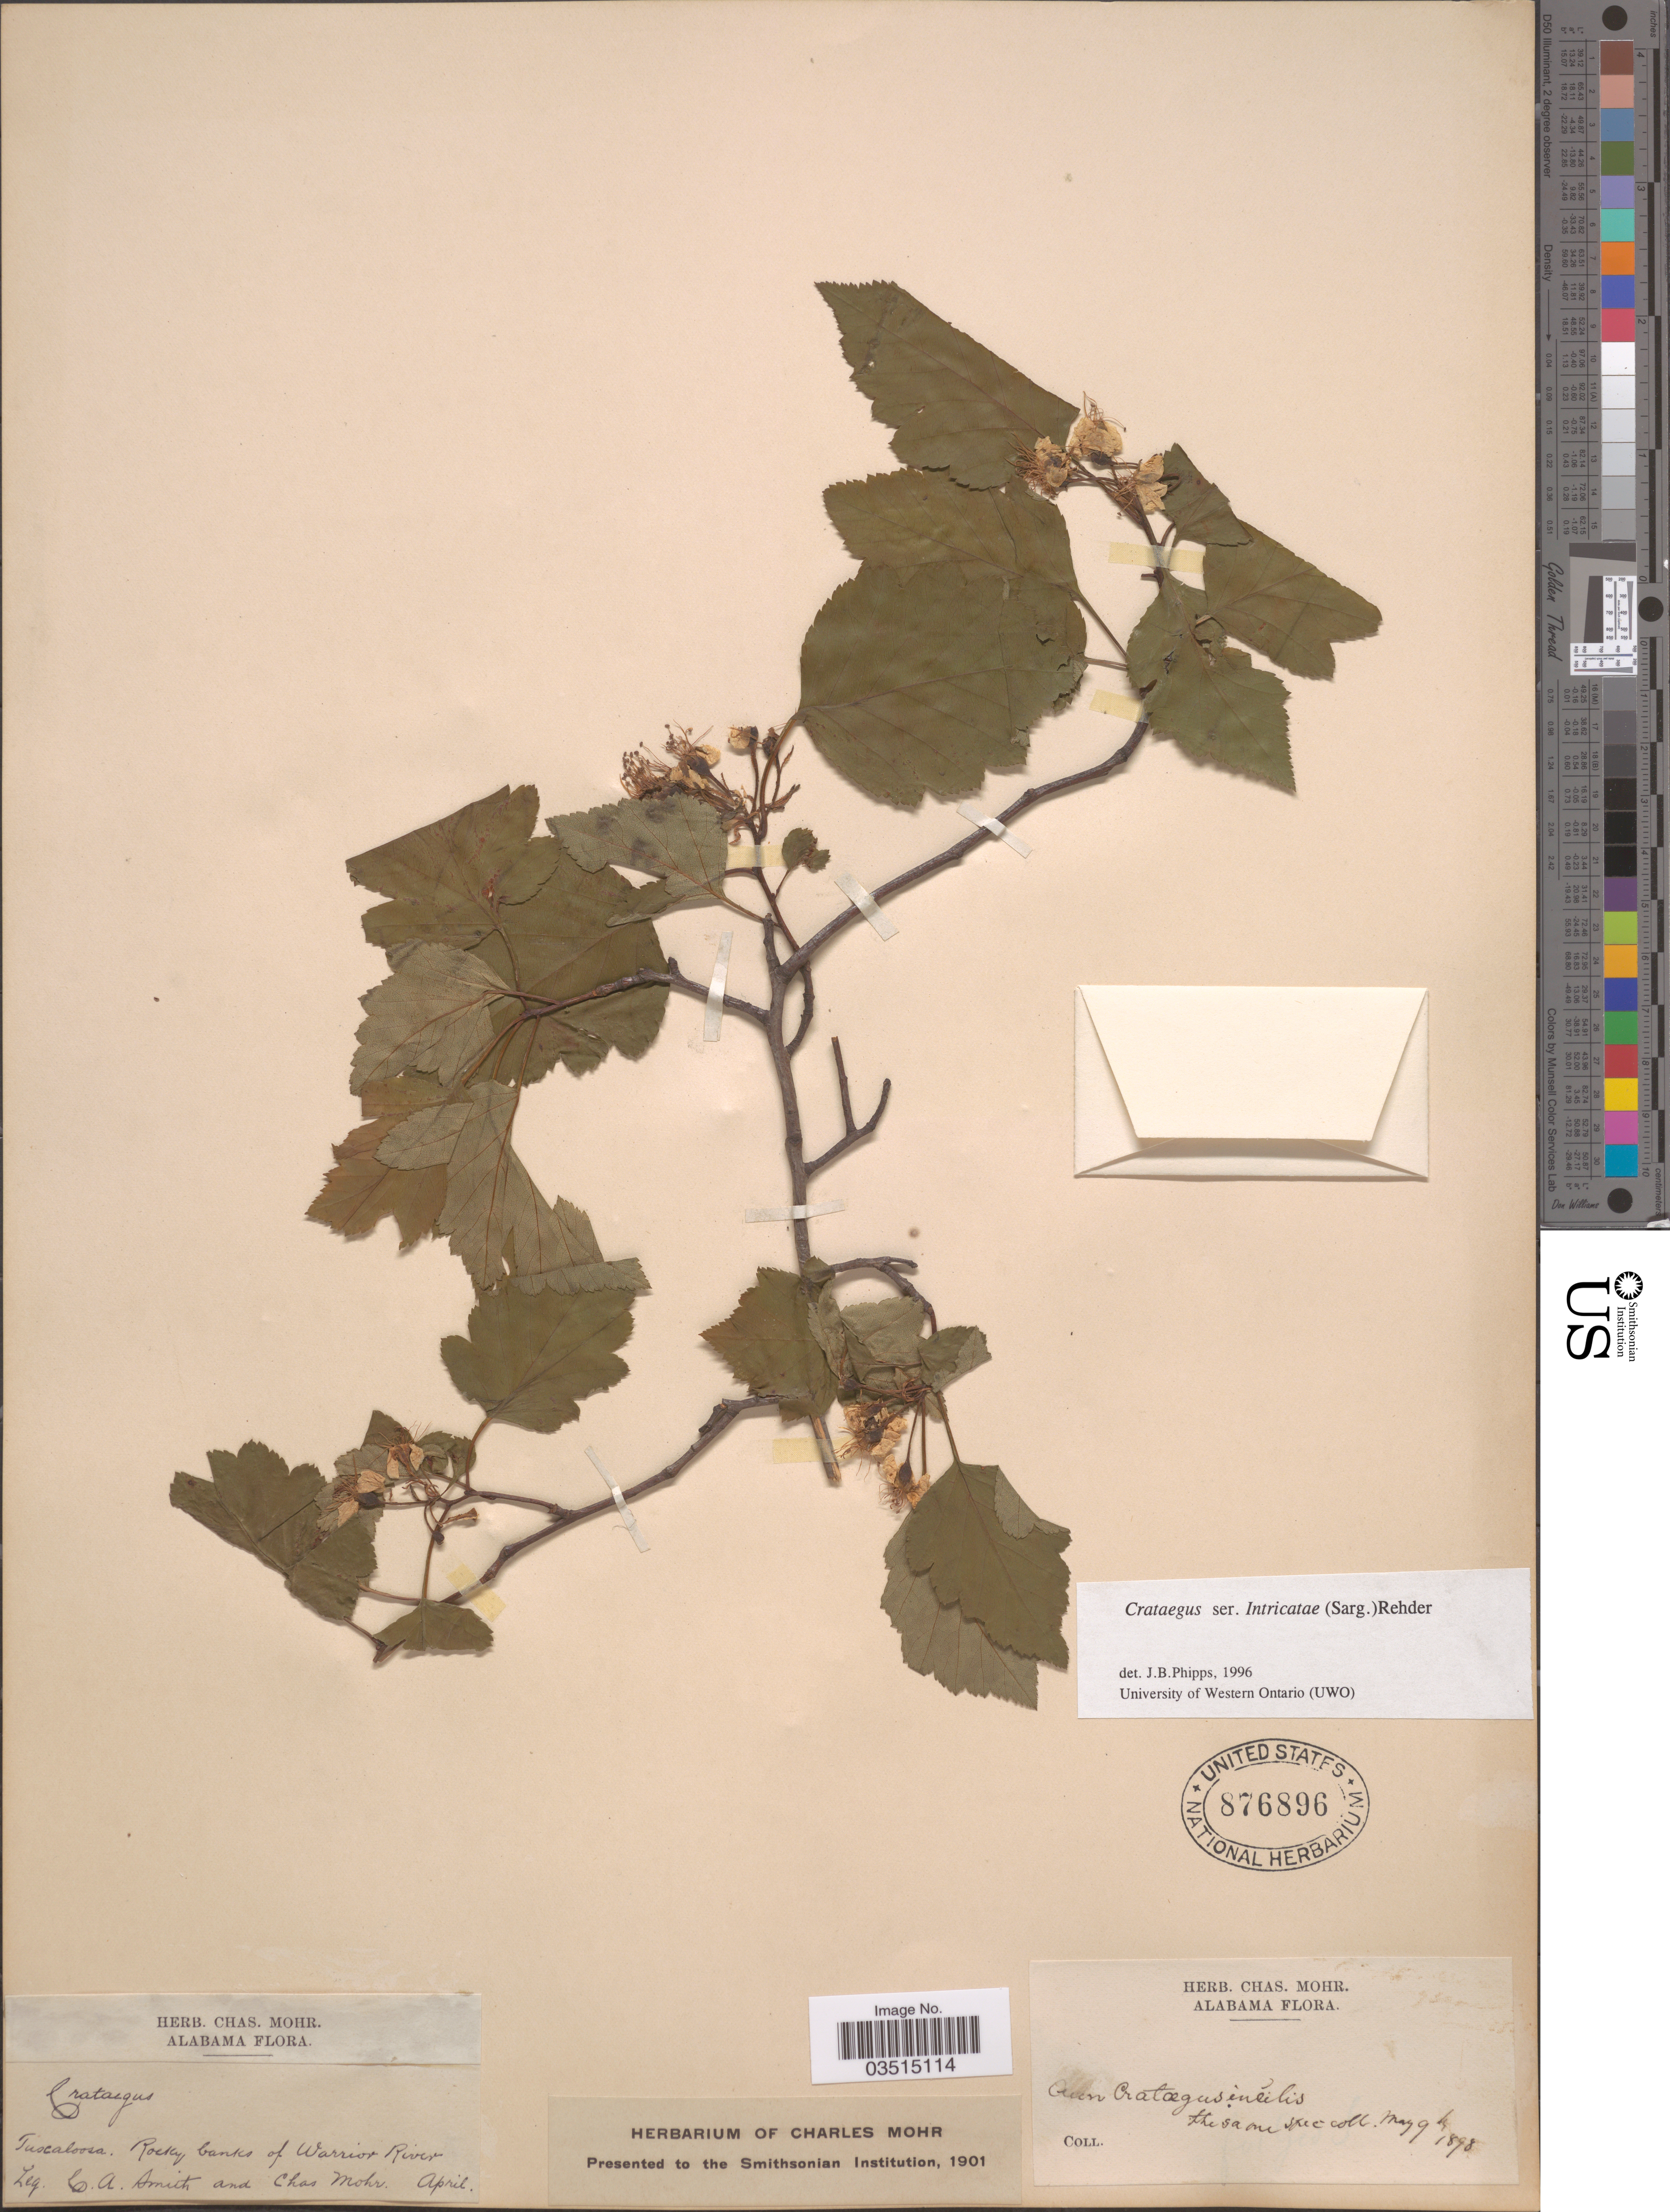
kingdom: Plantae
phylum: Tracheophyta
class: Magnoliopsida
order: Rosales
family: Rosaceae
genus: Crataegus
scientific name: Crataegus incilis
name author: Beadle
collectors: C. A. Smith & Mohr, C. T. (herbarium)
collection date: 1898-04/1898-05-09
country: United States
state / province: Alabama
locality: Tuscaloosa. Rocky banks of Warrior River.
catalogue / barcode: US 876896